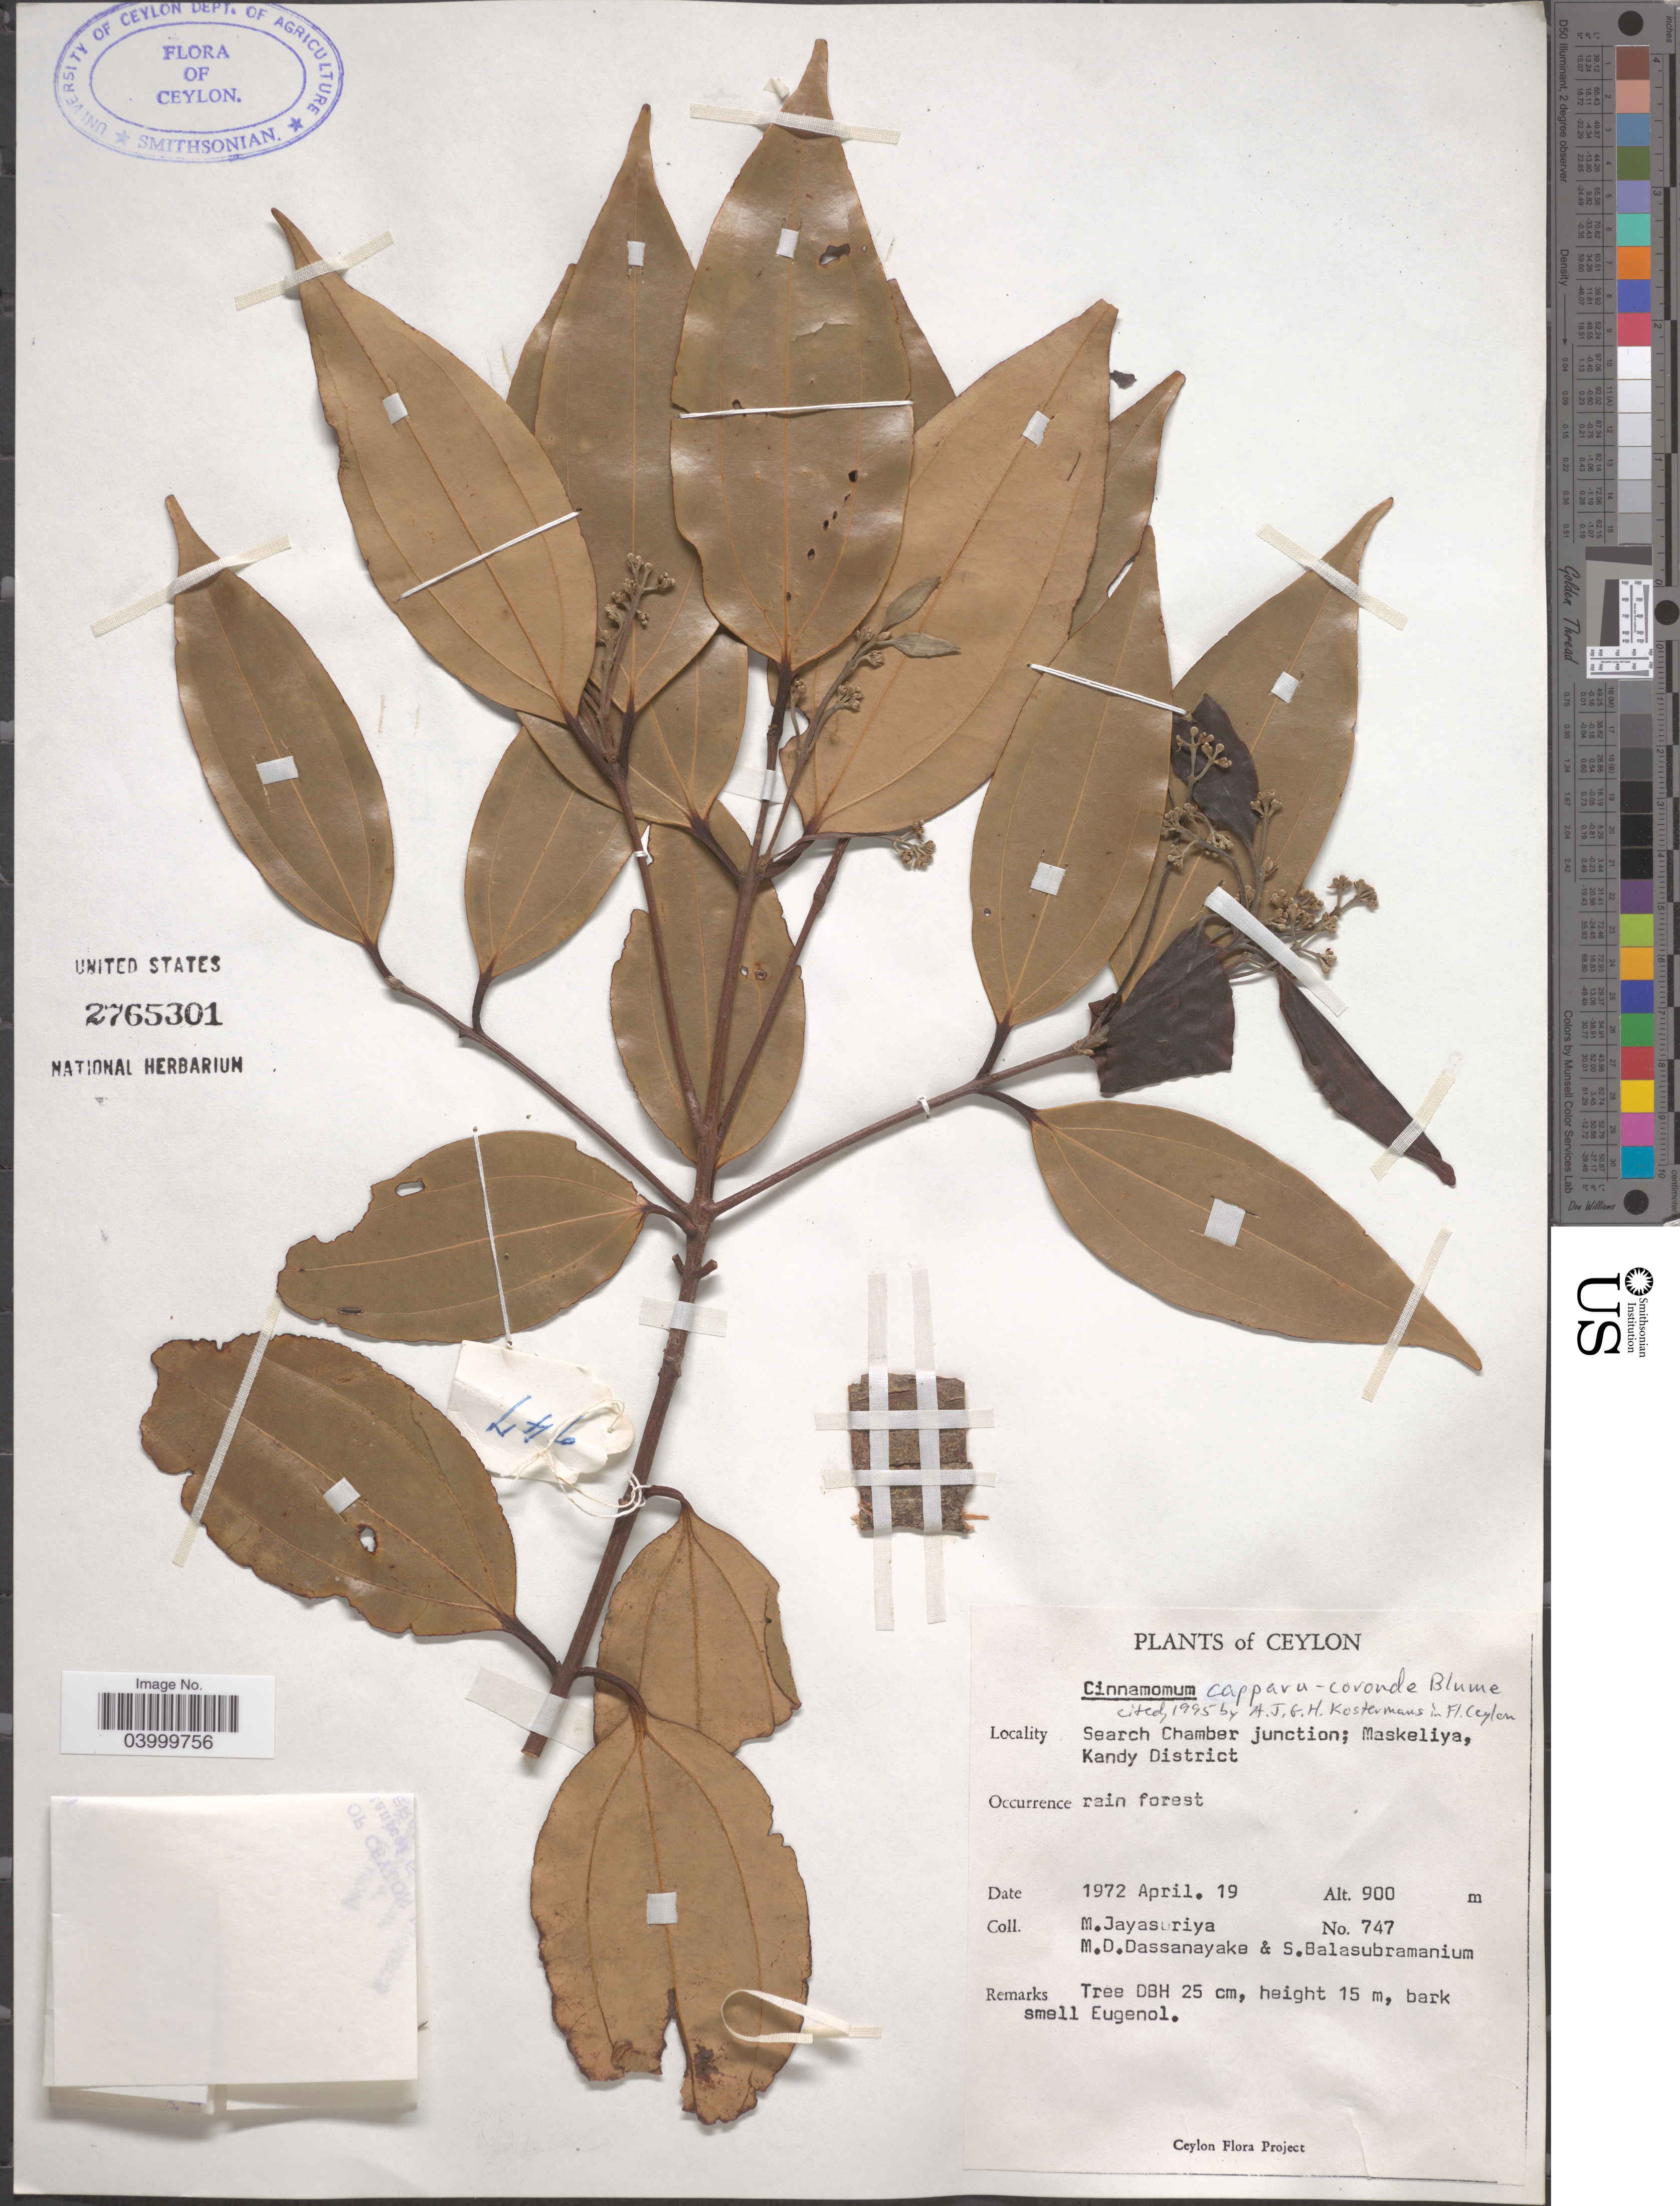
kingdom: Plantae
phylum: Tracheophyta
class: Magnoliopsida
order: Laurales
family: Lauraceae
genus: Cinnamomum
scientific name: Cinnamomum cappara-coronde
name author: Blume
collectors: M. Jayasuriya, M. D. Dassanayake & S. Balasubramanium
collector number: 747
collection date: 1972-04-19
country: Sri Lanka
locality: Ceylon. Search Chamber junction; Maskeliya, Kandy District.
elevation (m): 900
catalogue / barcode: US 2765301